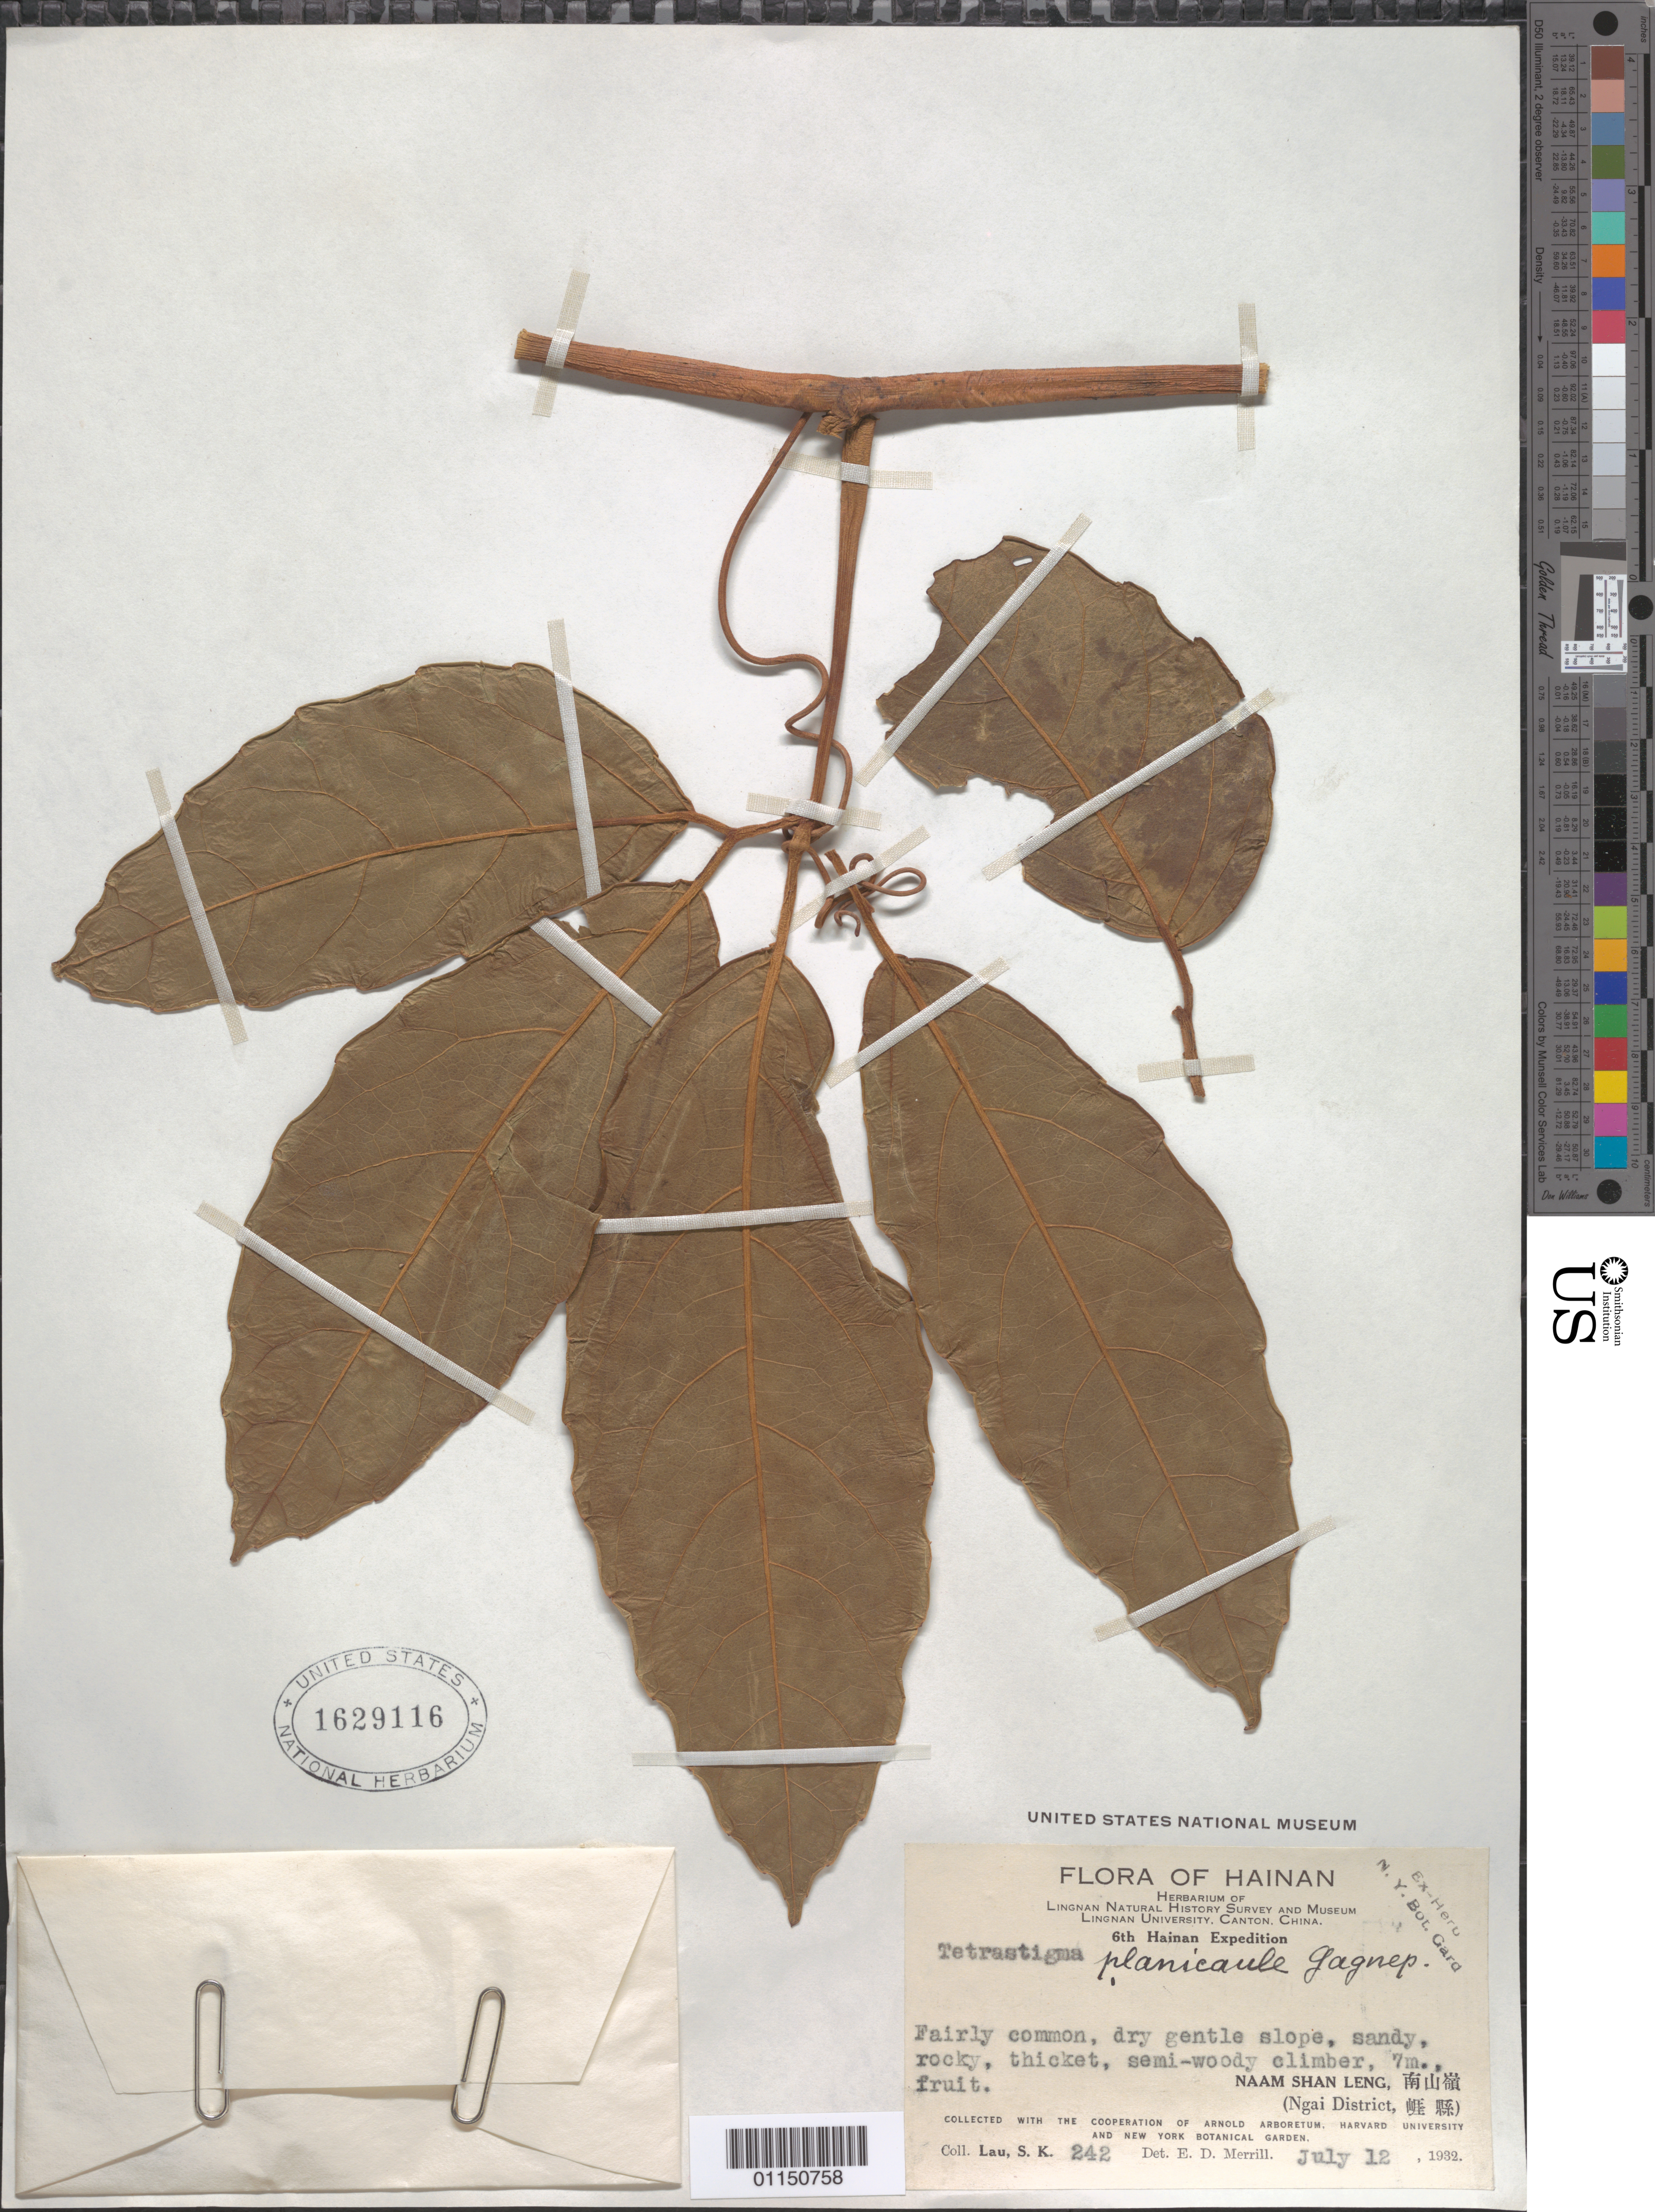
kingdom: Plantae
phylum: Tracheophyta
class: Magnoliopsida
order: Vitales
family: Vitaceae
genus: Tetrastigma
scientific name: Tetrastigma planicaule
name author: (W. Hook.) Gagnep.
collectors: S. K. Lau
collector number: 242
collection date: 1932-07-12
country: China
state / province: Hainan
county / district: Ngai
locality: Naam Shan Leng.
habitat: Fairly common, dry gentle slope, sandy, rocky, thicket, semi-woody climber.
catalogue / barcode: US 1629116